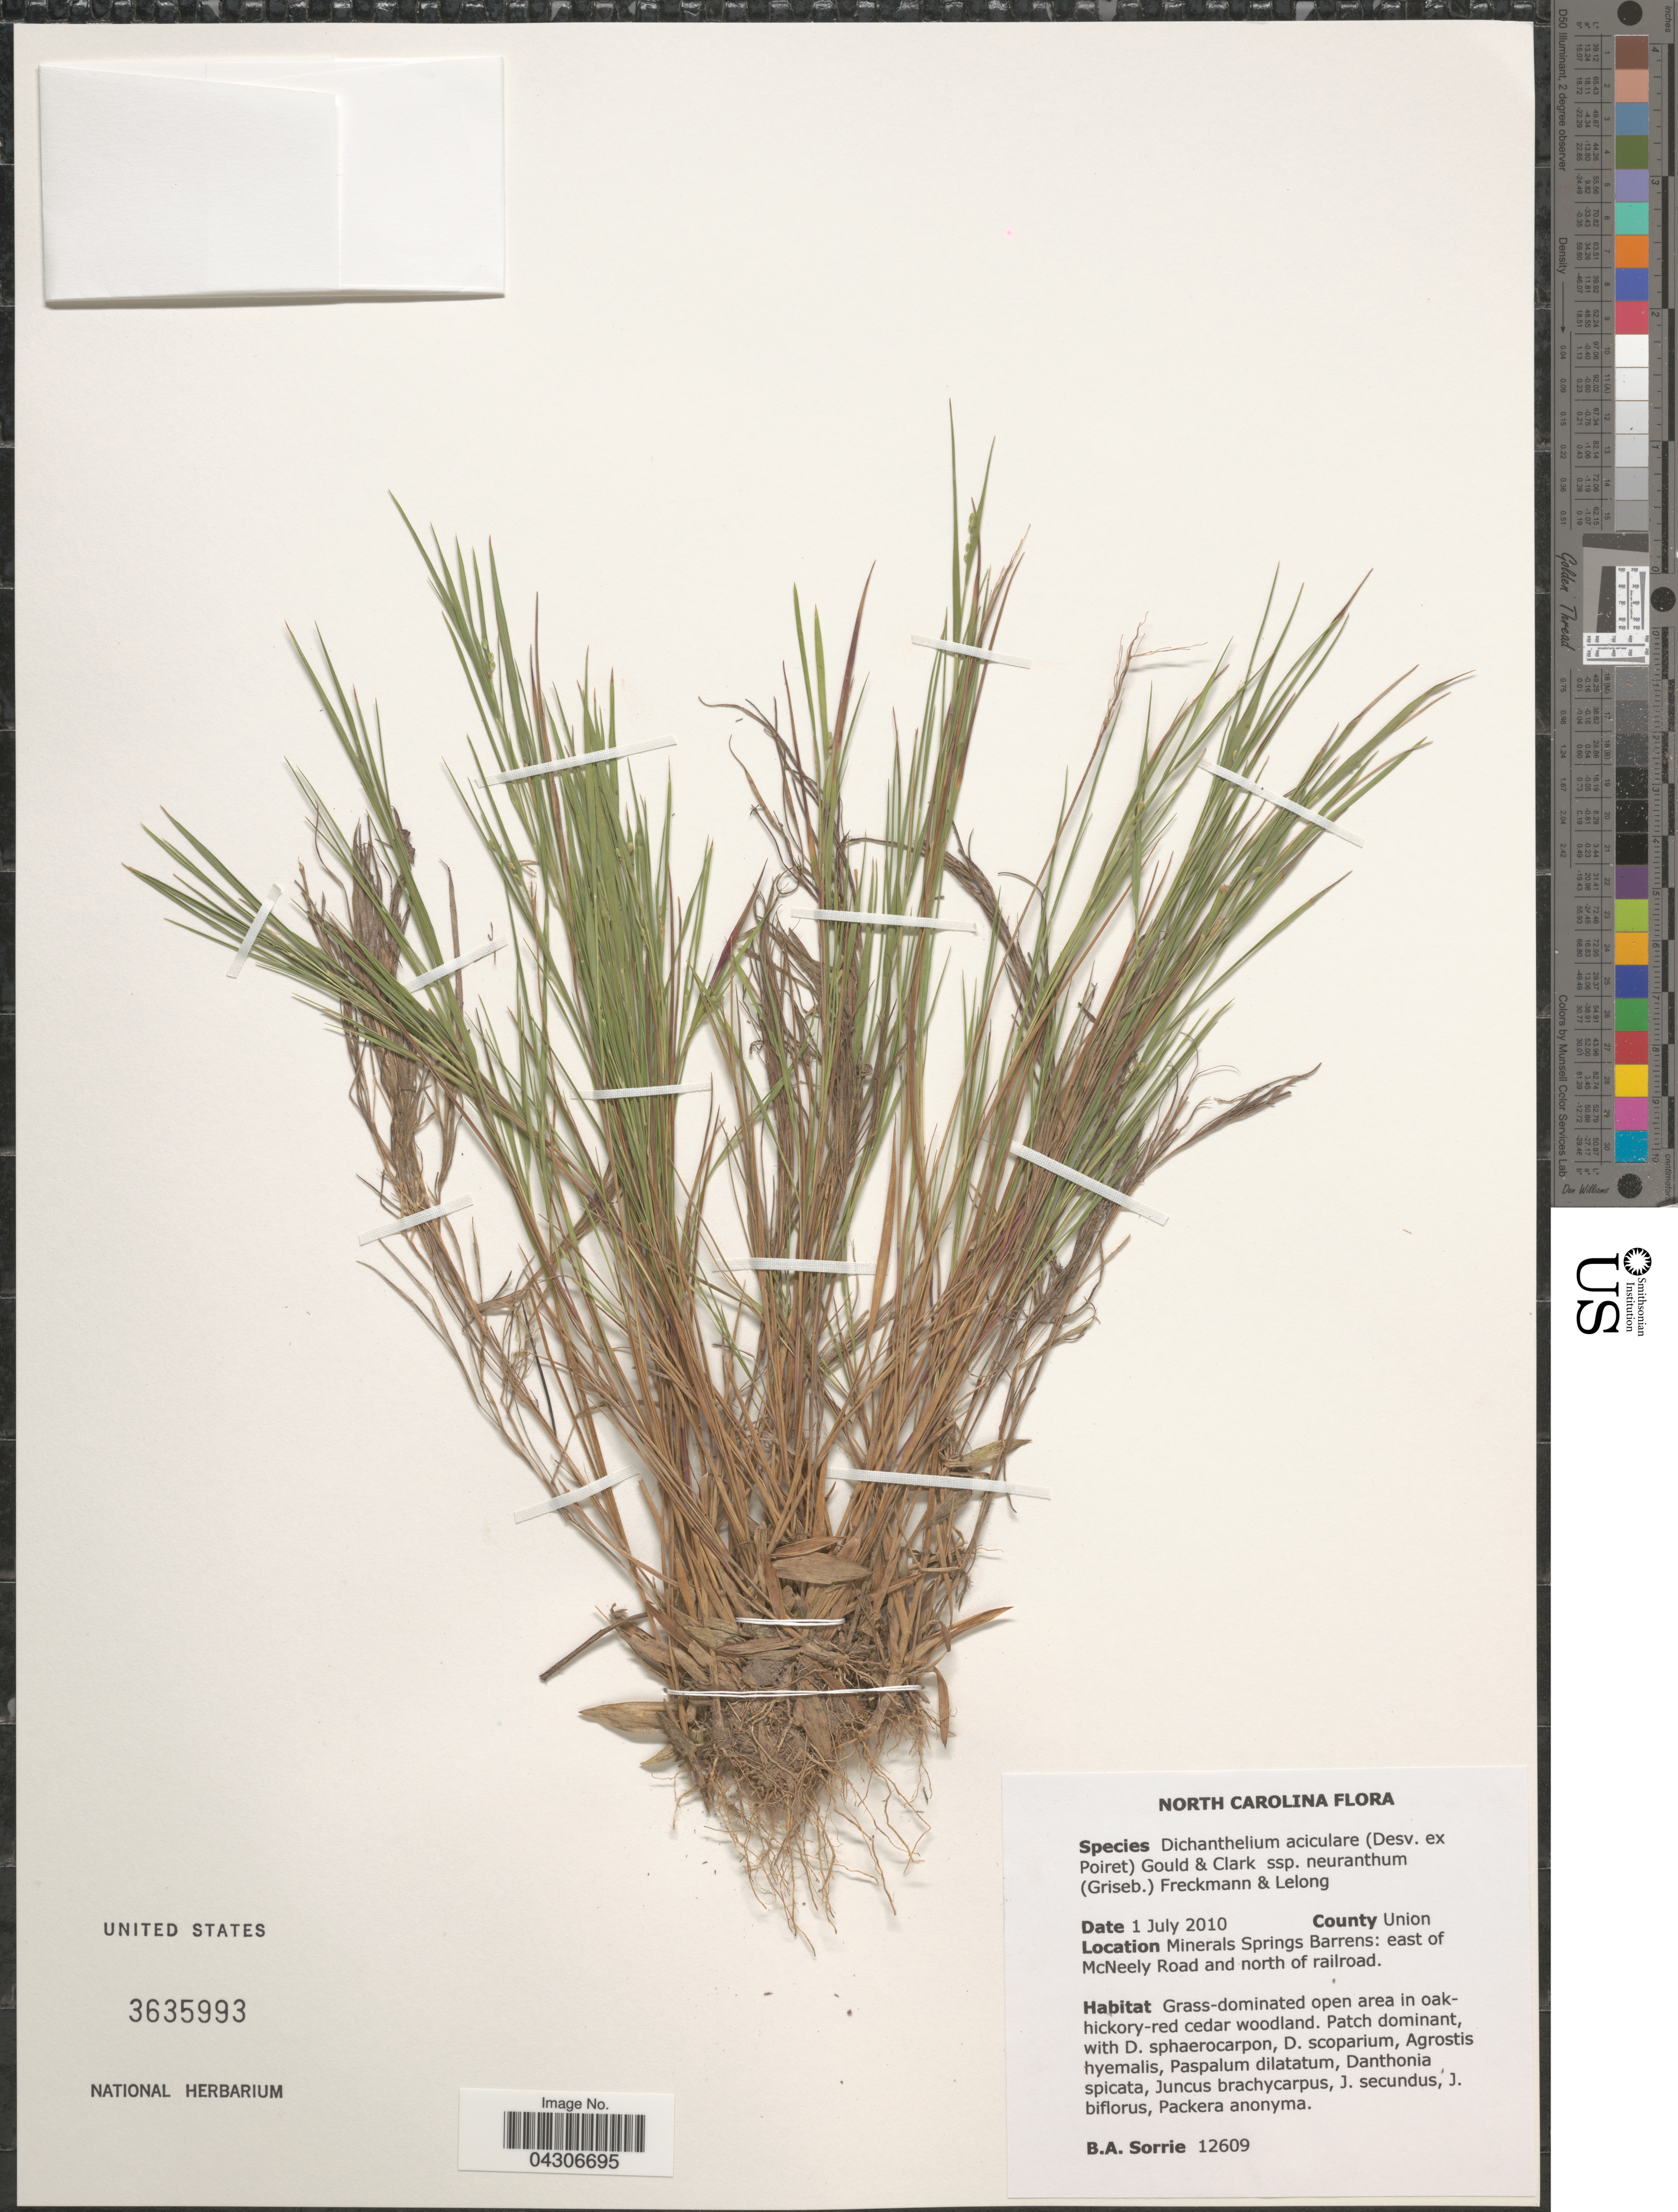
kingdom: Plantae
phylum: Tracheophyta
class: Liliopsida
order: Poales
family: Poaceae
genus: Dichanthelium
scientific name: Dichanthelium aciculare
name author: (Desv. ex Poir.) Gould & C.A. Clark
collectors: B. Sorrie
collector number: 12609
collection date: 2010-07-01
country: United States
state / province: North Carolina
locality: County Union. Minerals Springs Barrens: east of McNeely Road and north of railroad.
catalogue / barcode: US 3635993